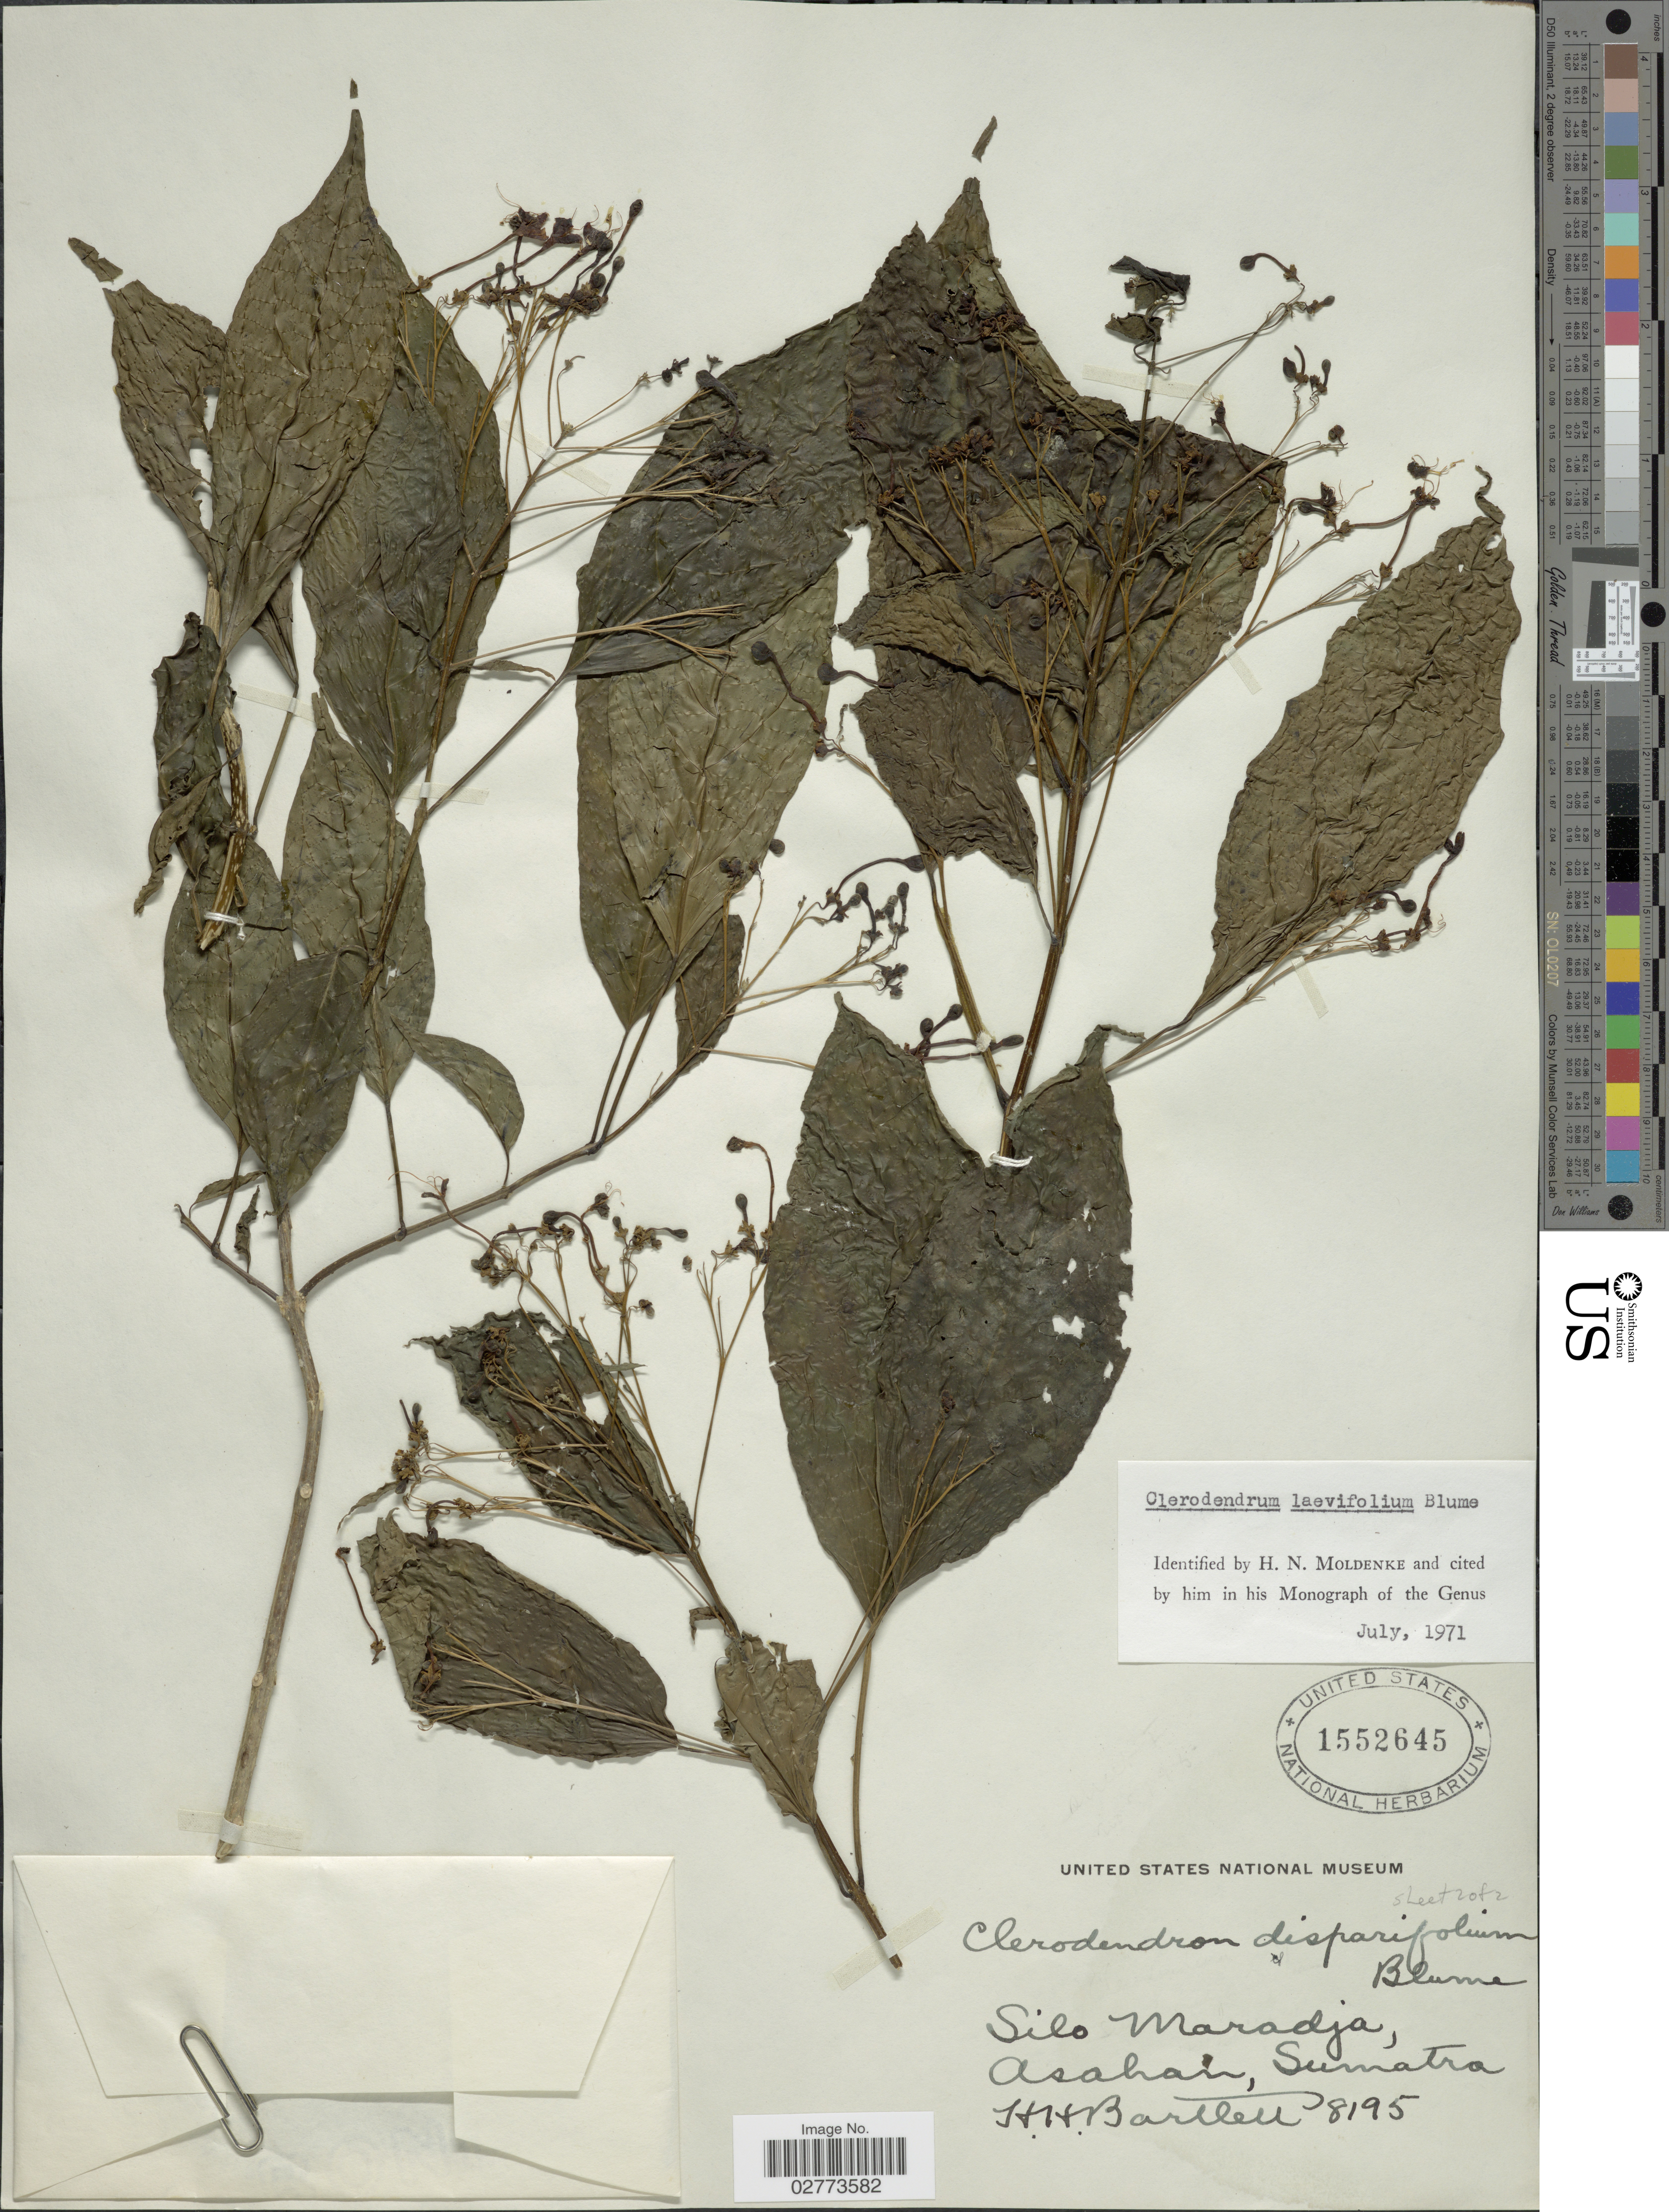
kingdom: Plantae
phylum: Tracheophyta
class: Magnoliopsida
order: Lamiales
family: Lamiaceae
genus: Clerodendrum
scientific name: Clerodendrum laevifolium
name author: Blume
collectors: H. H. Bartlett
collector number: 8195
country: Indonesia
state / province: Sumatra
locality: Silo Maradja, Asahan.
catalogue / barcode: US 1552645